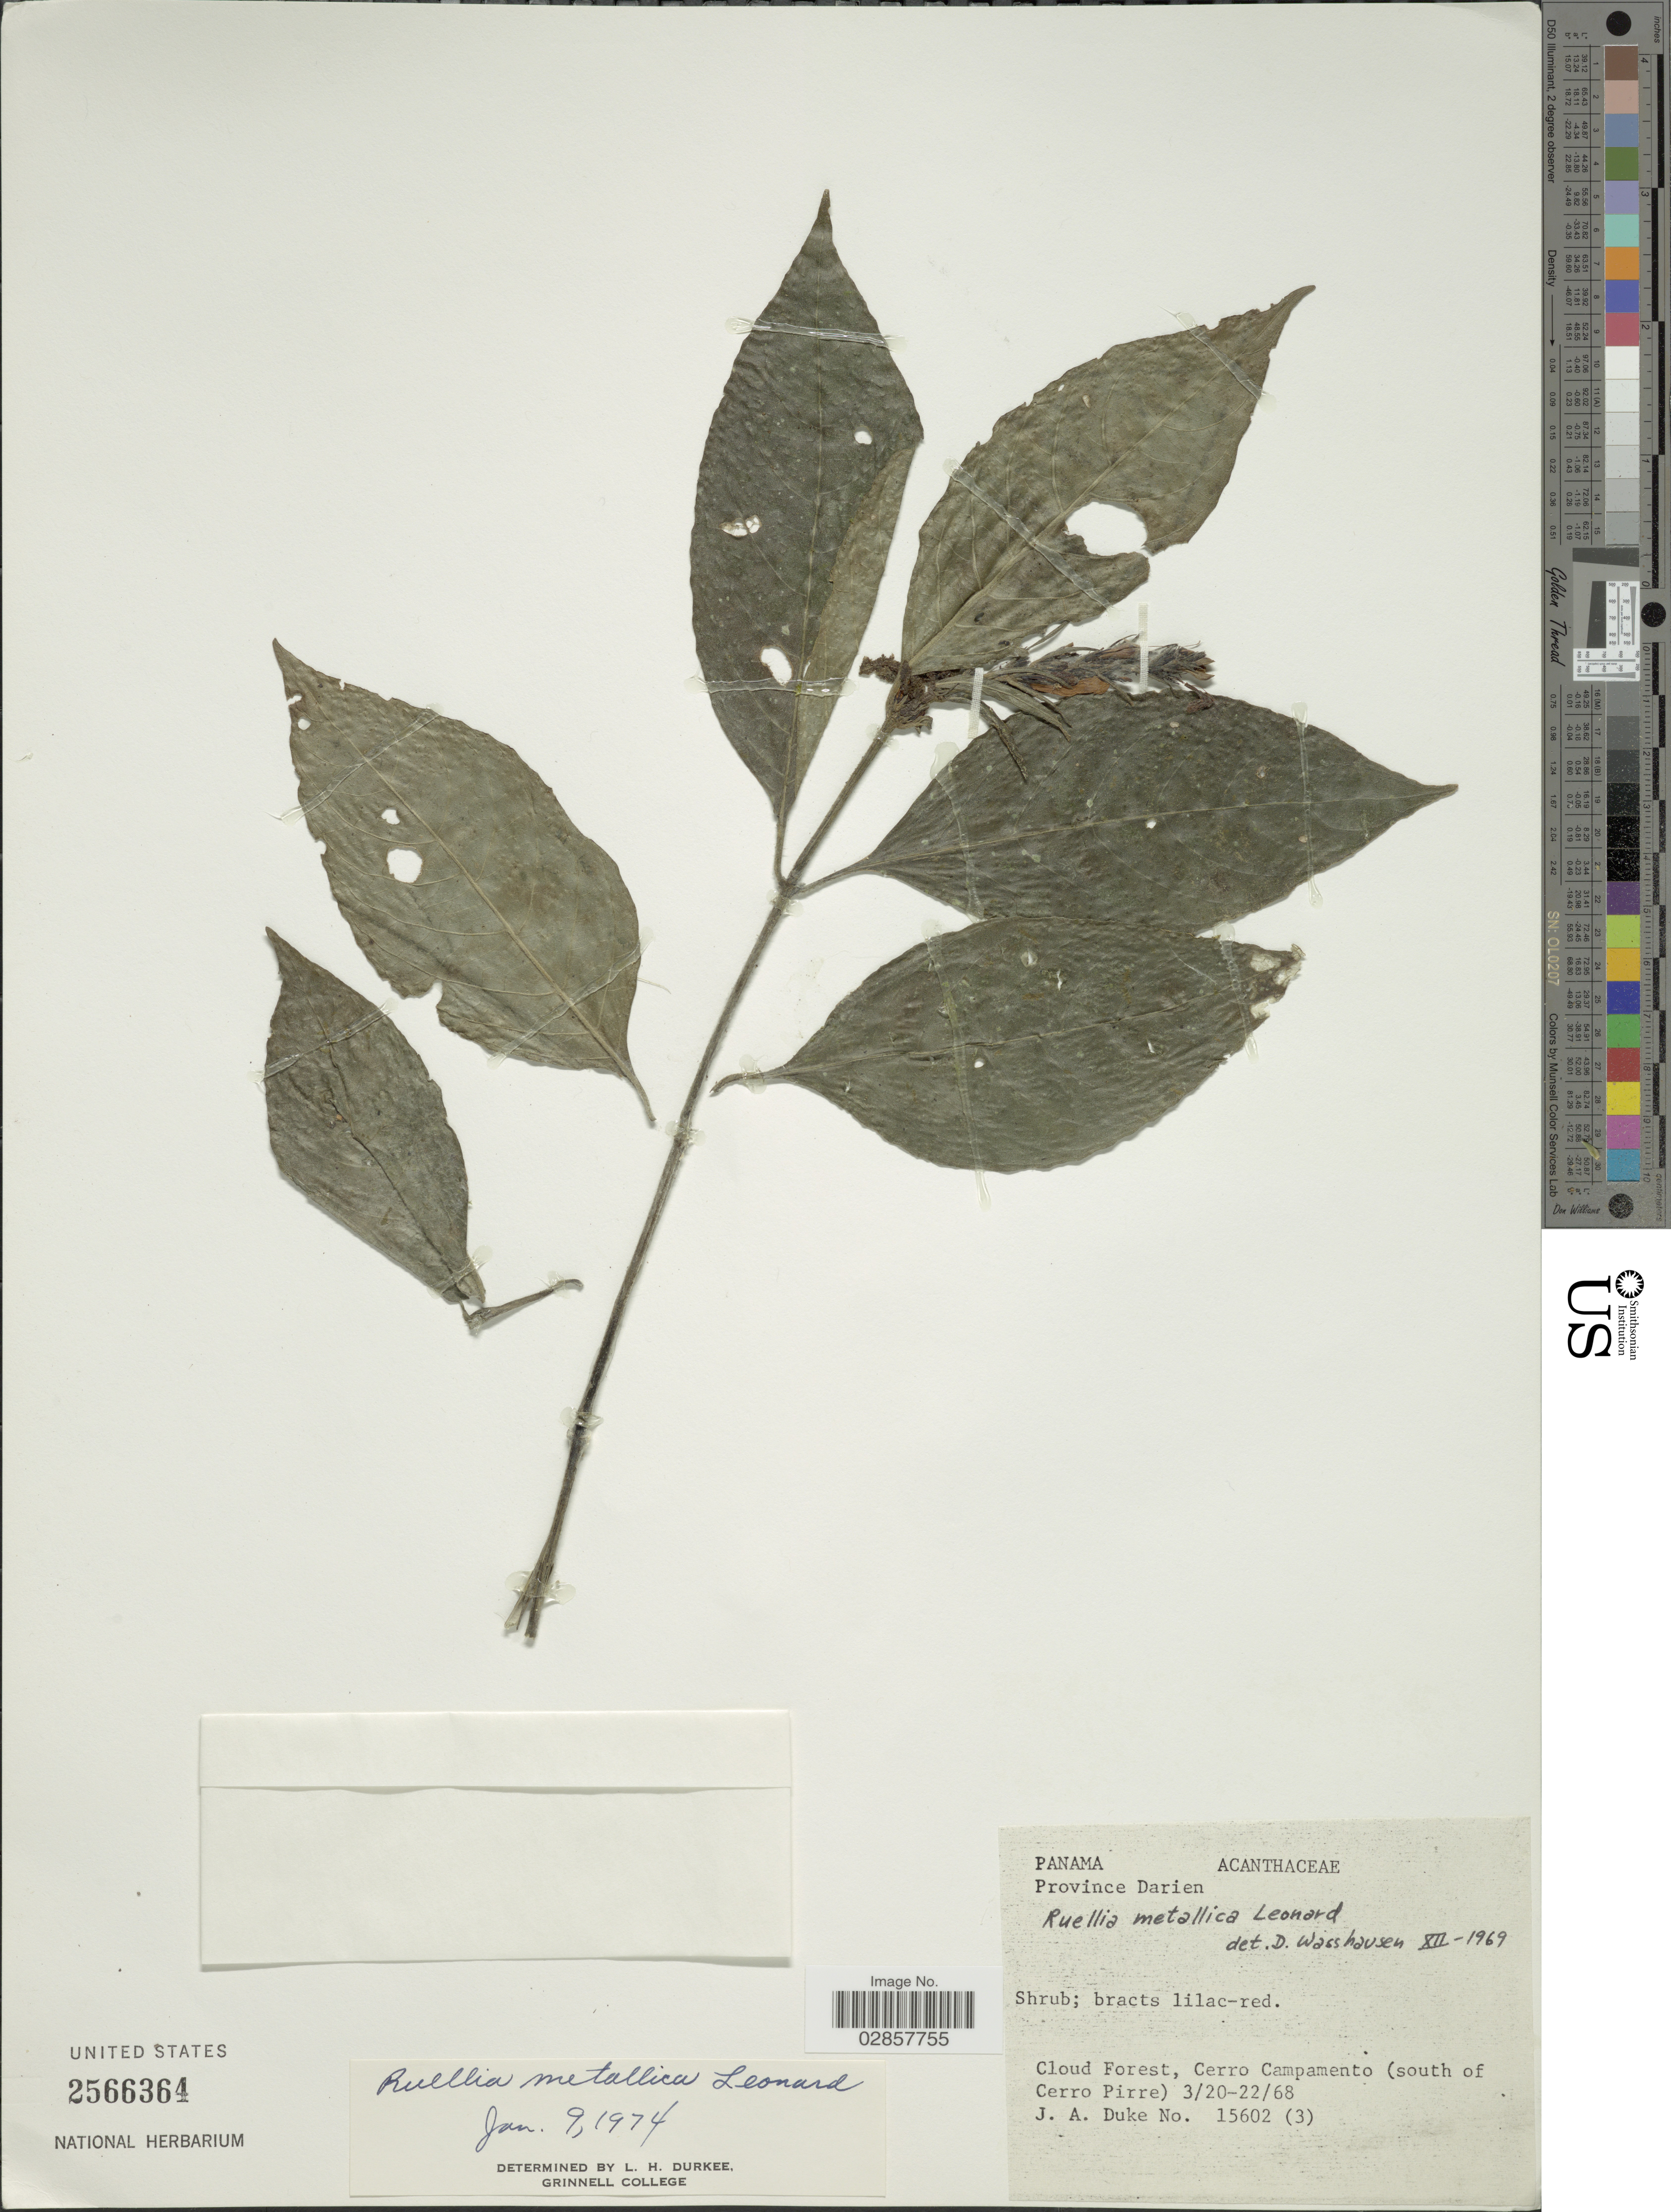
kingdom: Plantae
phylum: Tracheophyta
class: Magnoliopsida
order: Lamiales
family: Acanthaceae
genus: Ruellia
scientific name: Ruellia metallica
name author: Leonard in Standl.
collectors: J. A. Duke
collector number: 15602 (3)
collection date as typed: Transcribed d/m/y: 20/3/68 to 22/3/68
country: Panama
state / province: Darién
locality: Cloud forest, Cerro Campamento (south of Cerro Pirre).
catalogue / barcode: US 2566364